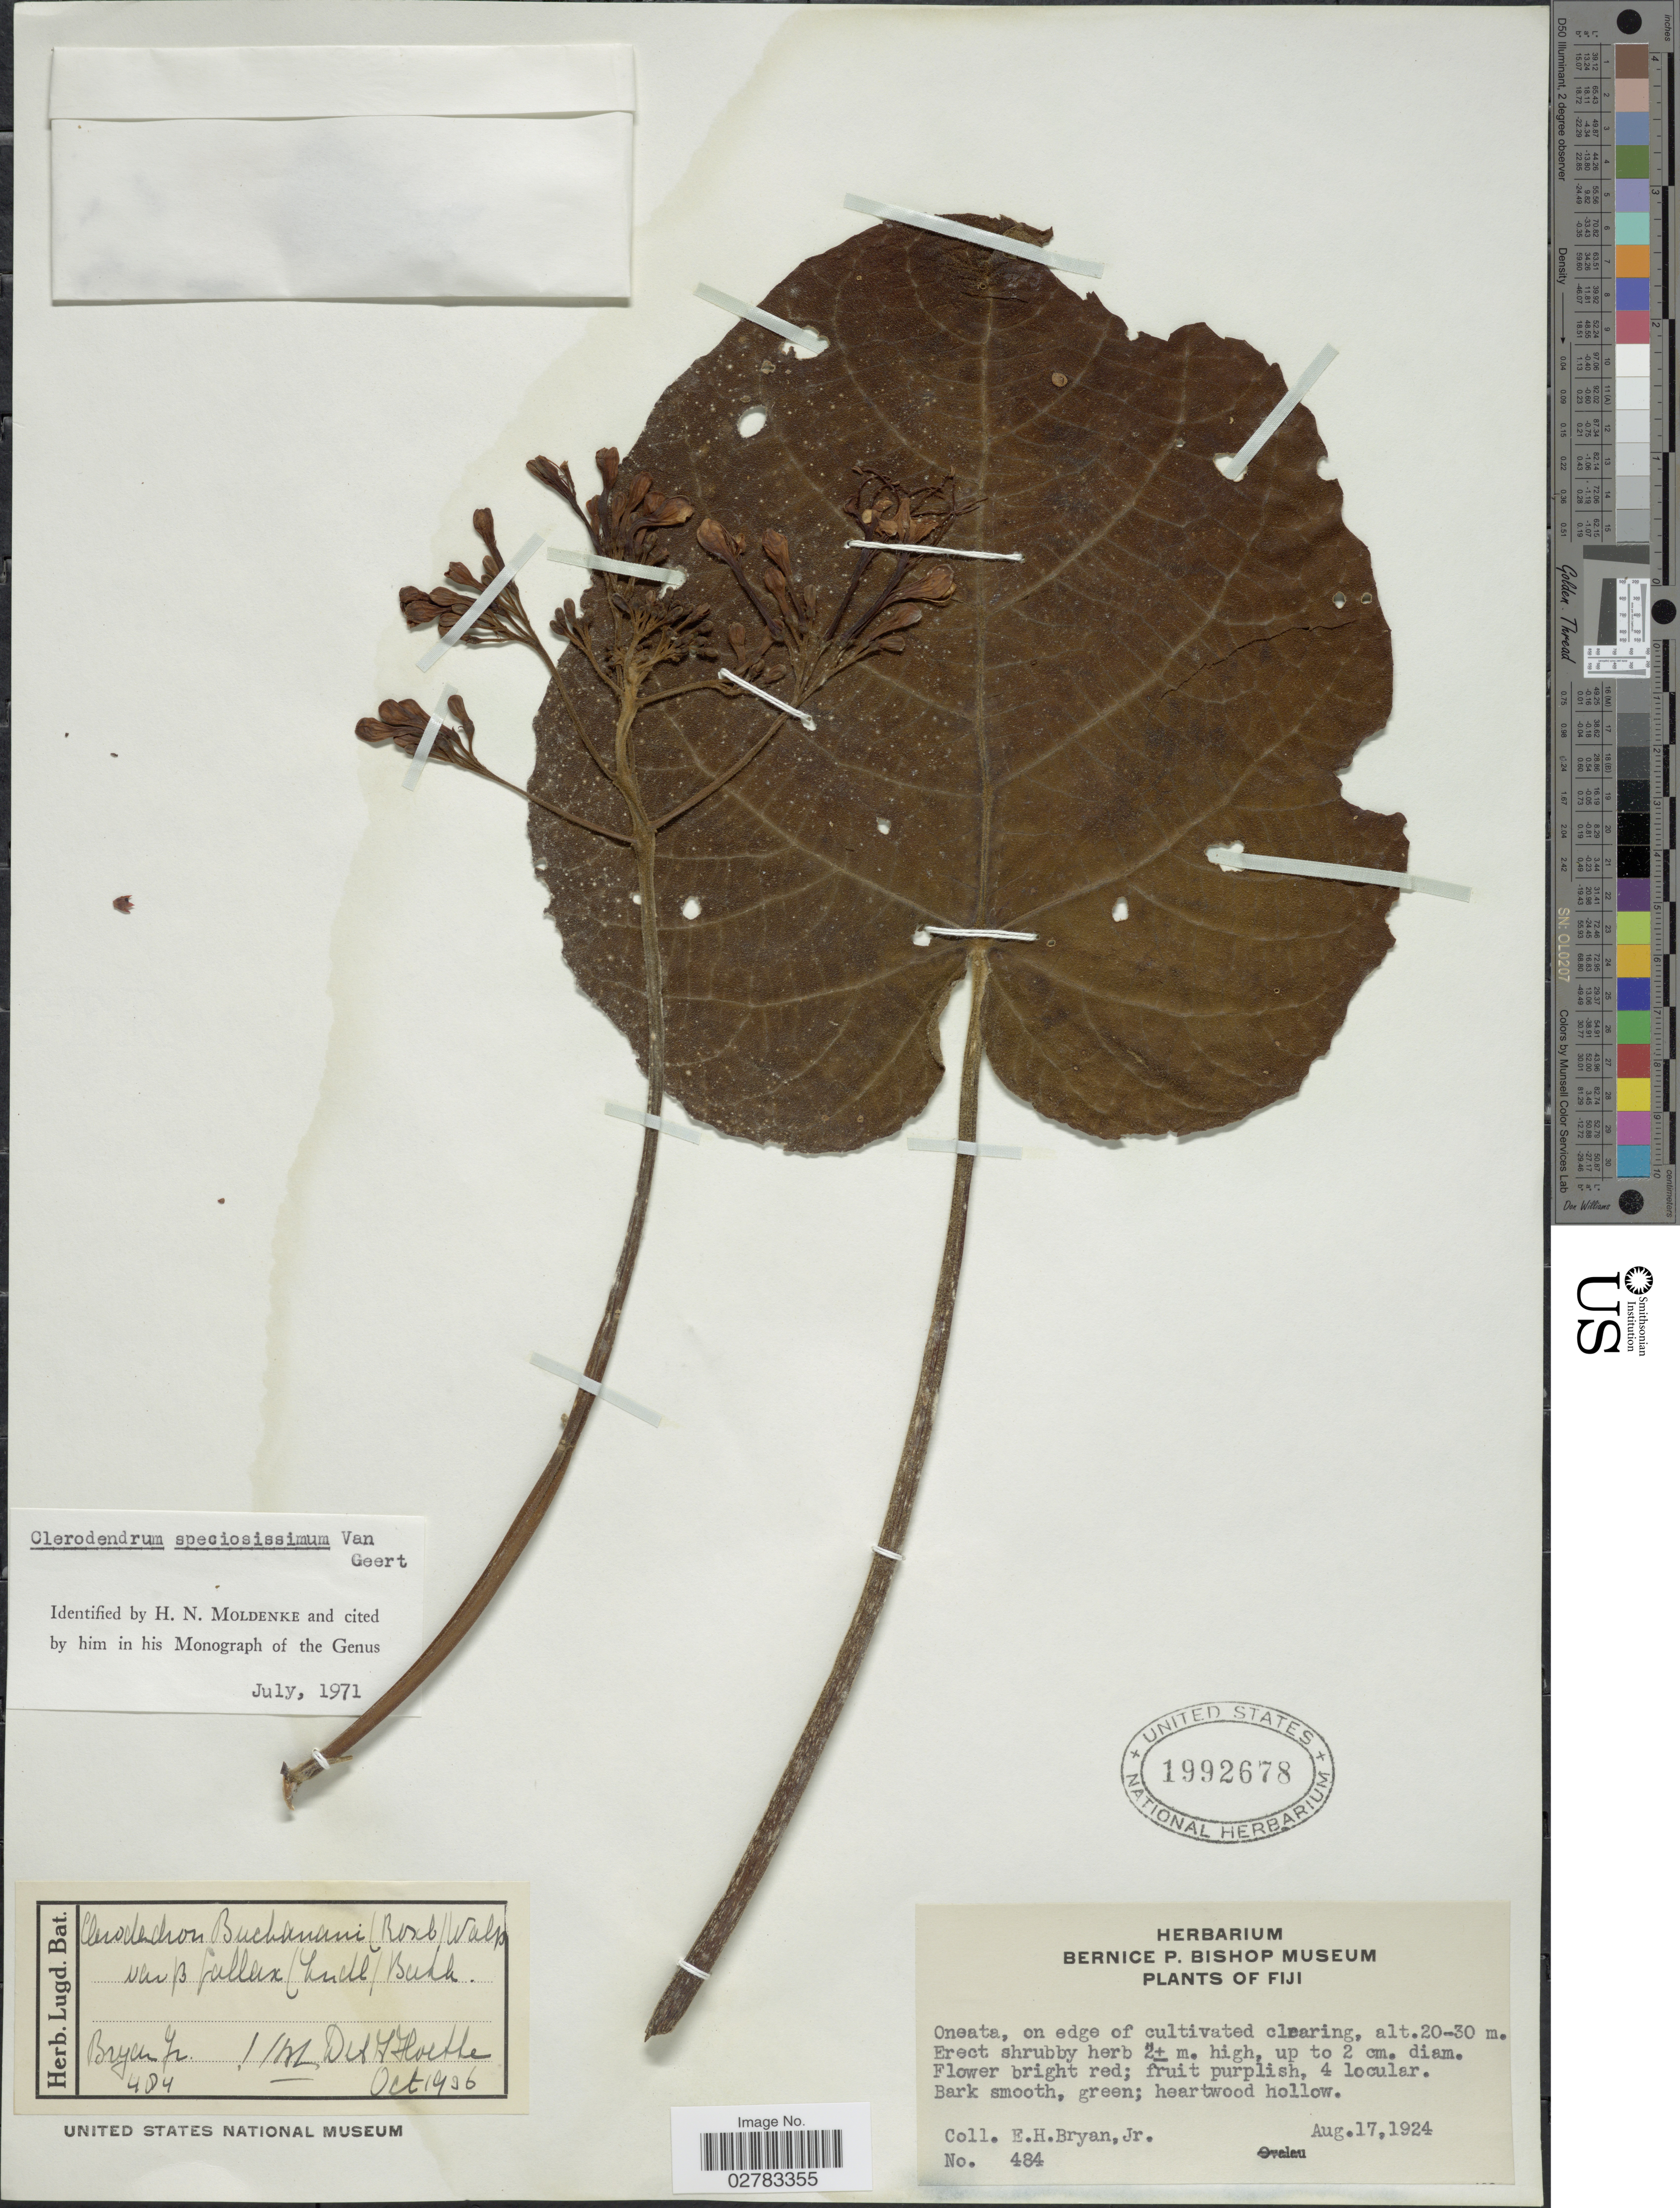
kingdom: Plantae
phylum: Tracheophyta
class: Magnoliopsida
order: Lamiales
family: Lamiaceae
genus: Clerodendrum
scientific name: Clerodendrum speciosissimum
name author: Drapiez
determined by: Wagner, W. L., (BOT), Smithsonian Institution - National Museum of Natural History (UNITED STATES)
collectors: E. Bryan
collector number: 484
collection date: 1924-08-17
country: Fiji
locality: Oneata, on edge of cultivated clearing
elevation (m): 20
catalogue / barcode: US 1992678